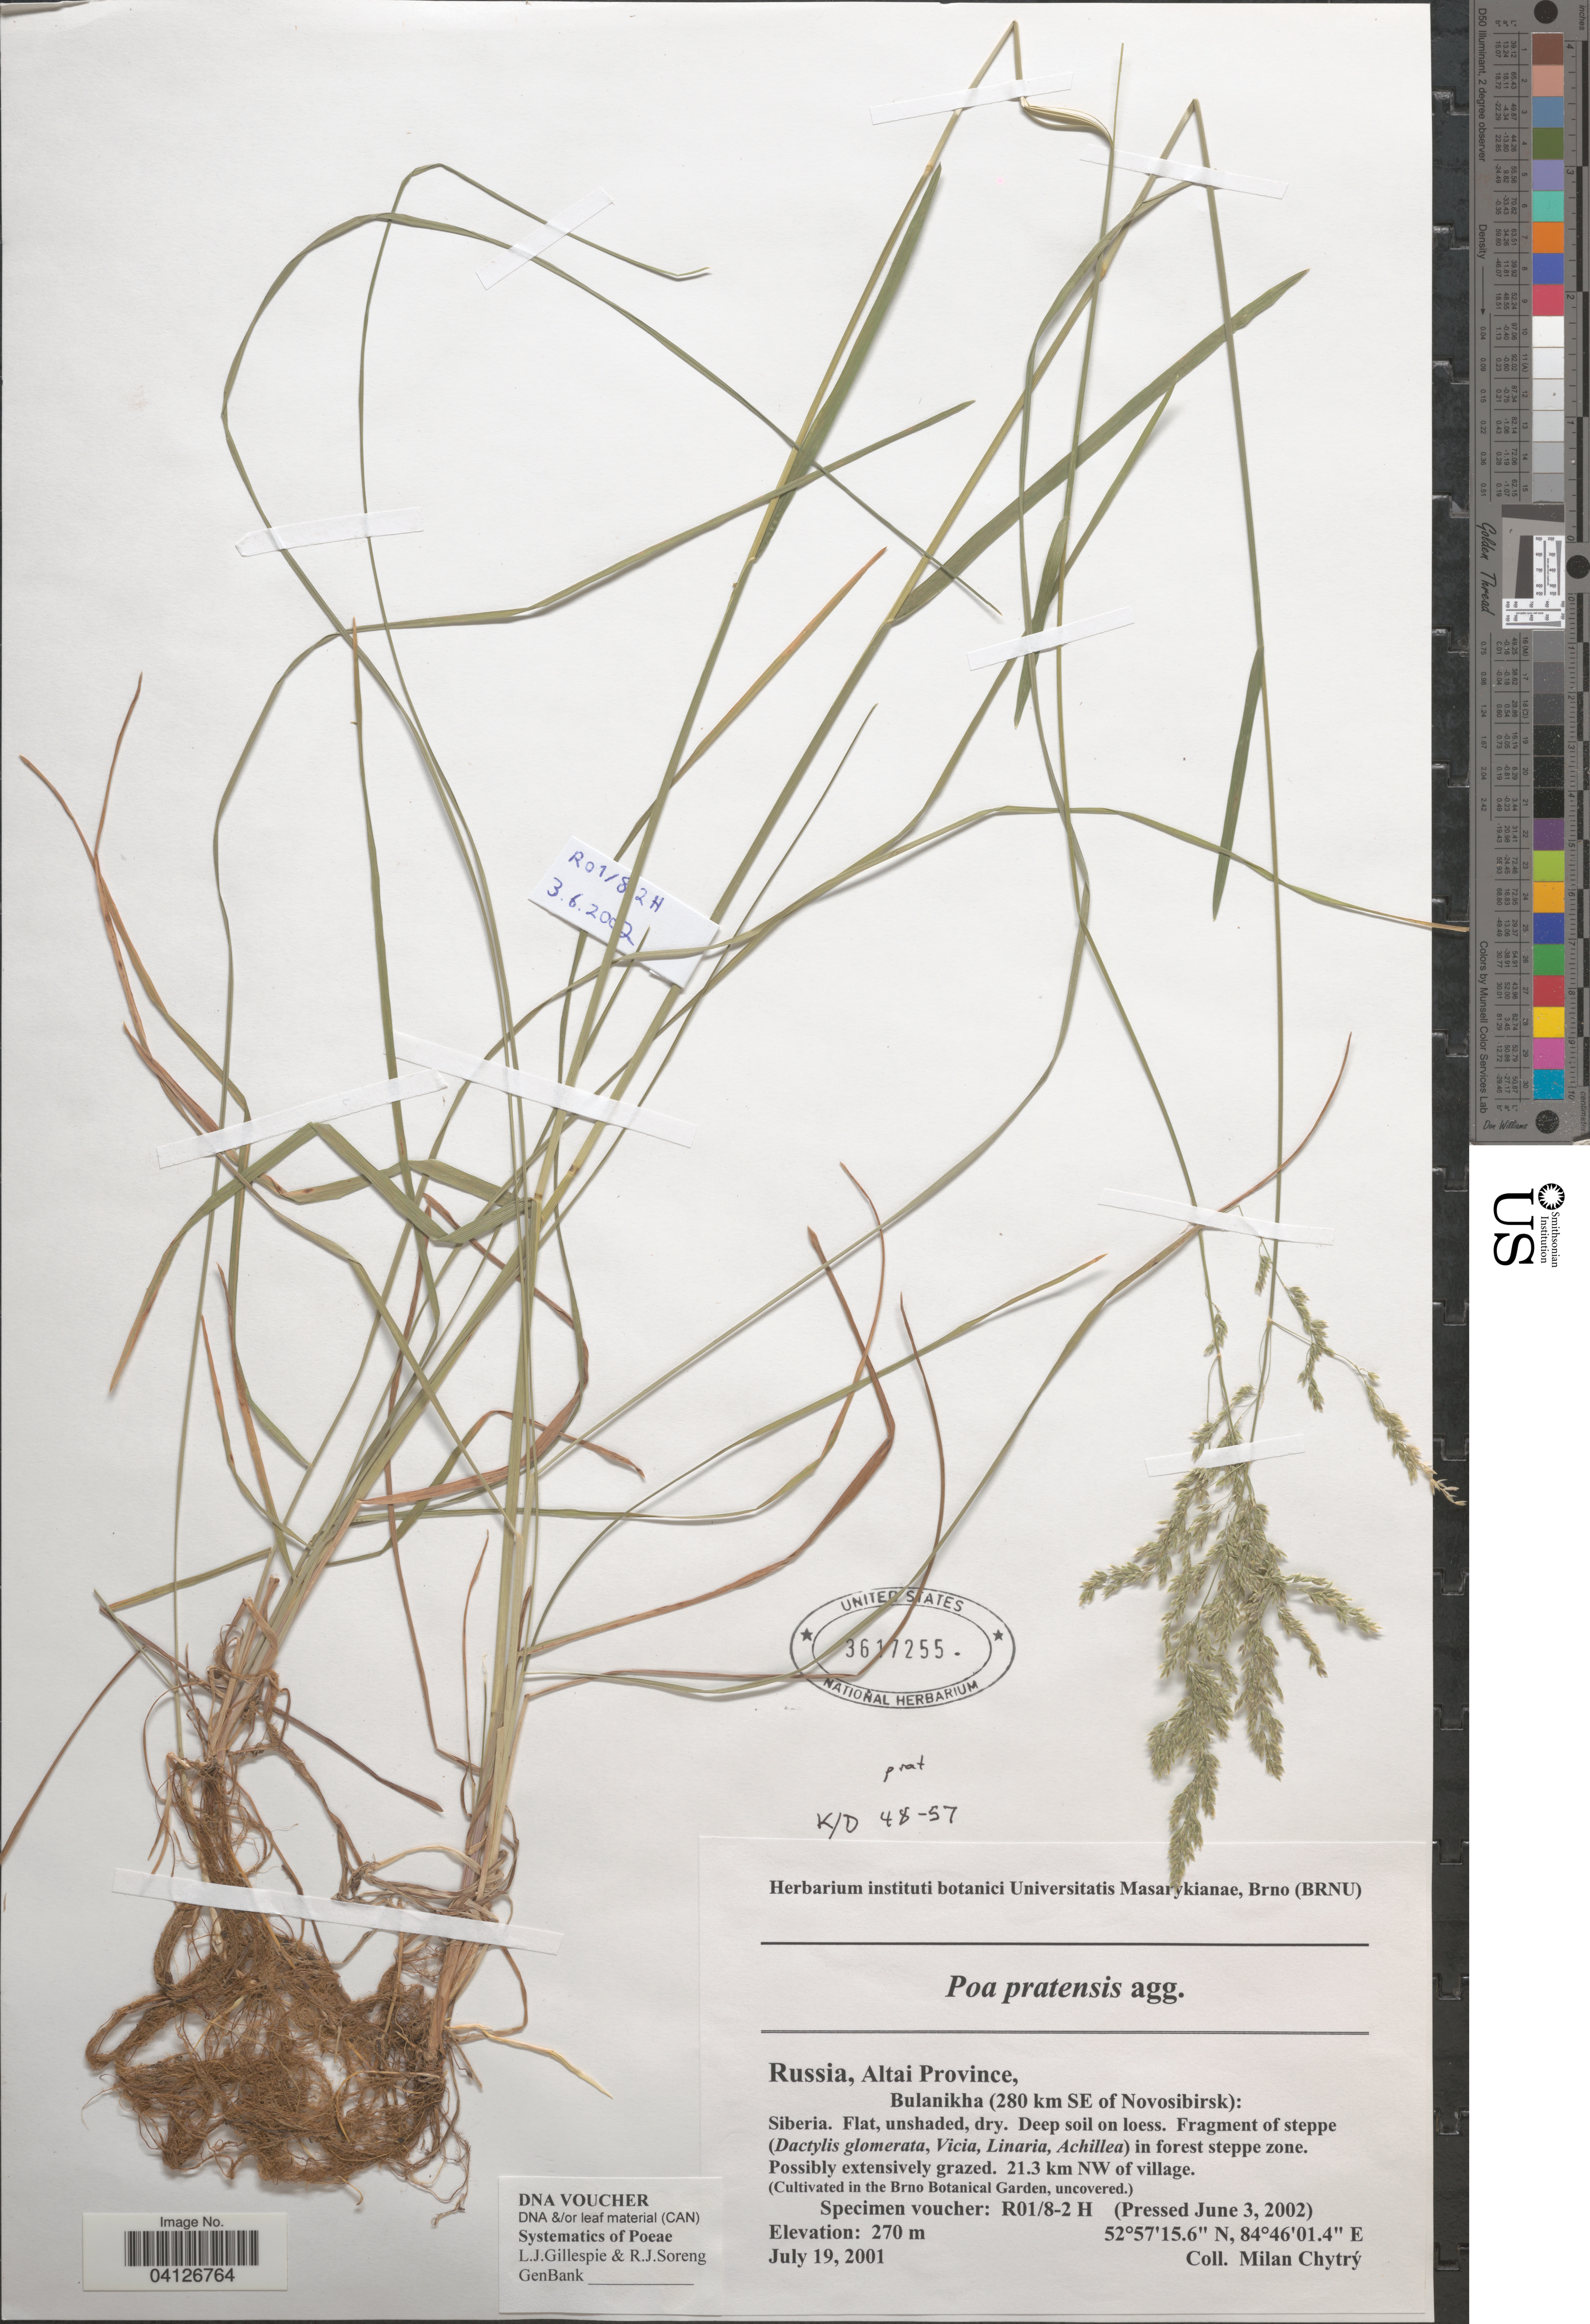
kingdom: Plantae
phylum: Tracheophyta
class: Liliopsida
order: Poales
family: Poaceae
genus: Poa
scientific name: Poa pratensis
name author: L.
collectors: Ex herb. instituti botanici Universitatis Masarykianae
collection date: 2002-06-03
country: Czechia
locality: (Cultivated in the Brno Botanical Garden, uncovered.).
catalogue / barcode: US 3617255